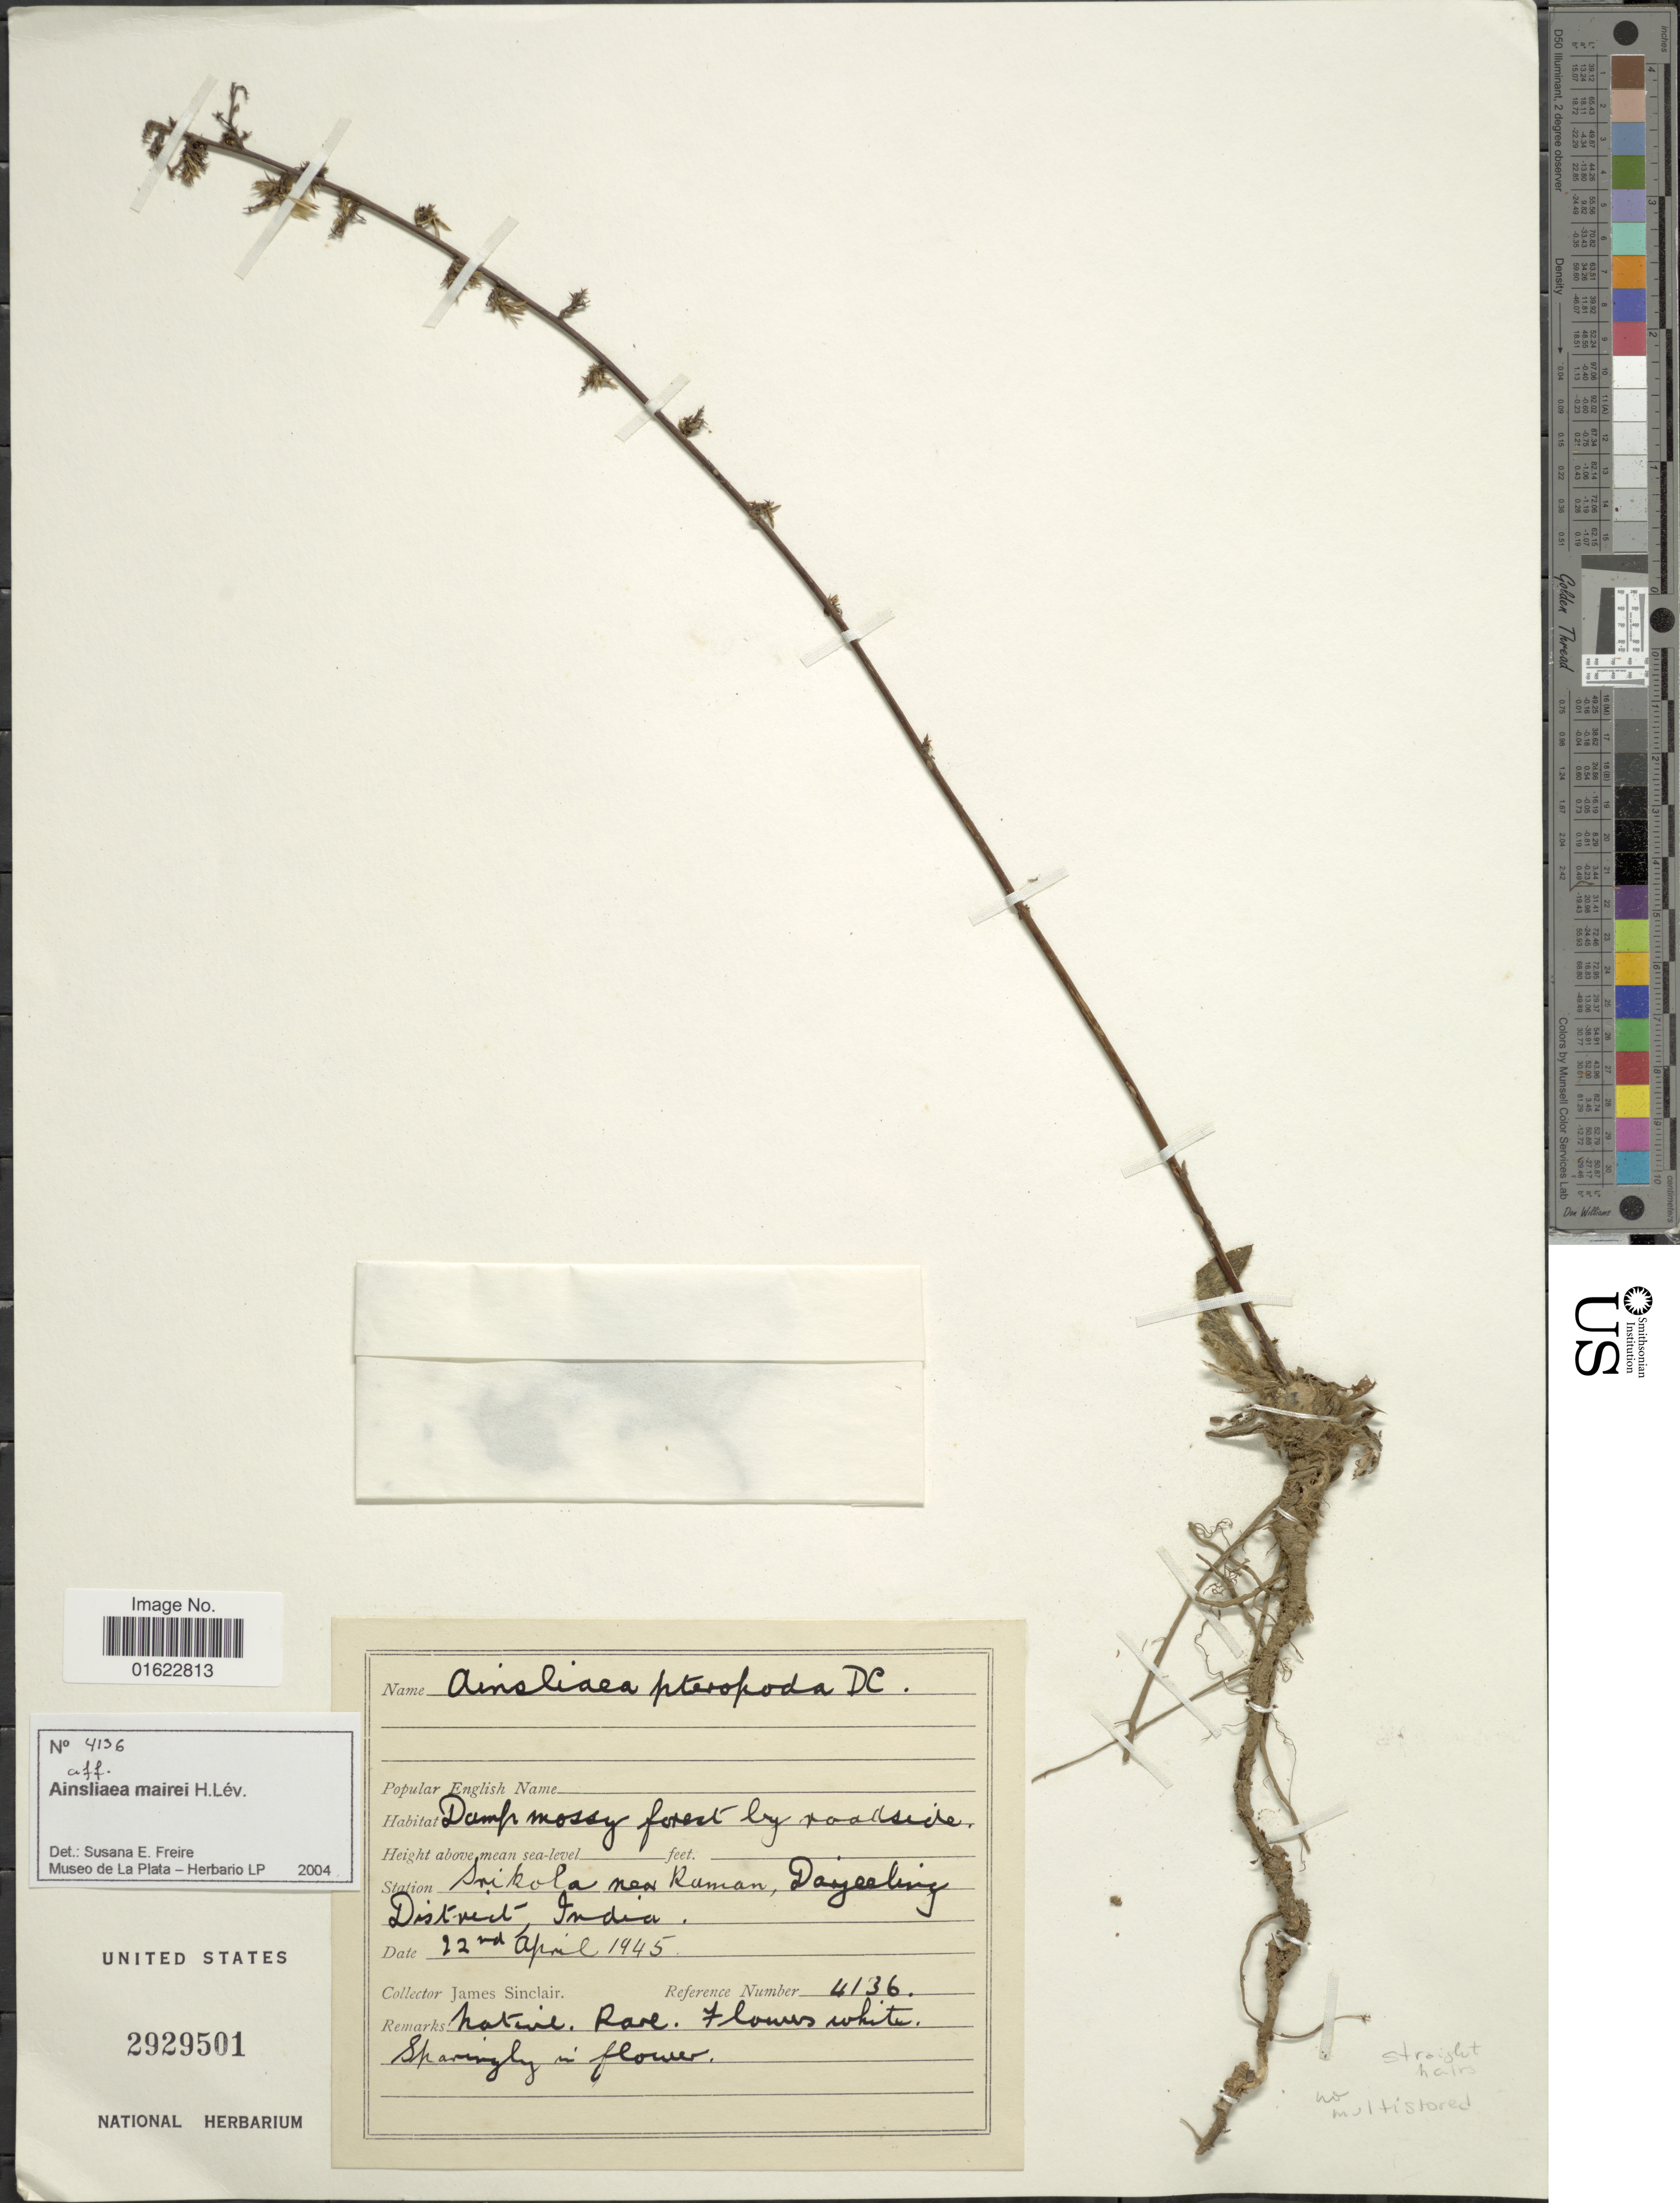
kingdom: Plantae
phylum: Tracheophyta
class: Magnoliopsida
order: Asterales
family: Asteraceae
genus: Ainsliaea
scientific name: Ainsliaea mairei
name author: H. Lév.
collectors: J. Sinclair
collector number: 4136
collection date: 1945-04-22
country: India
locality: Srikola near Ruman, Darjeeling, District India.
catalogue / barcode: US 2929501